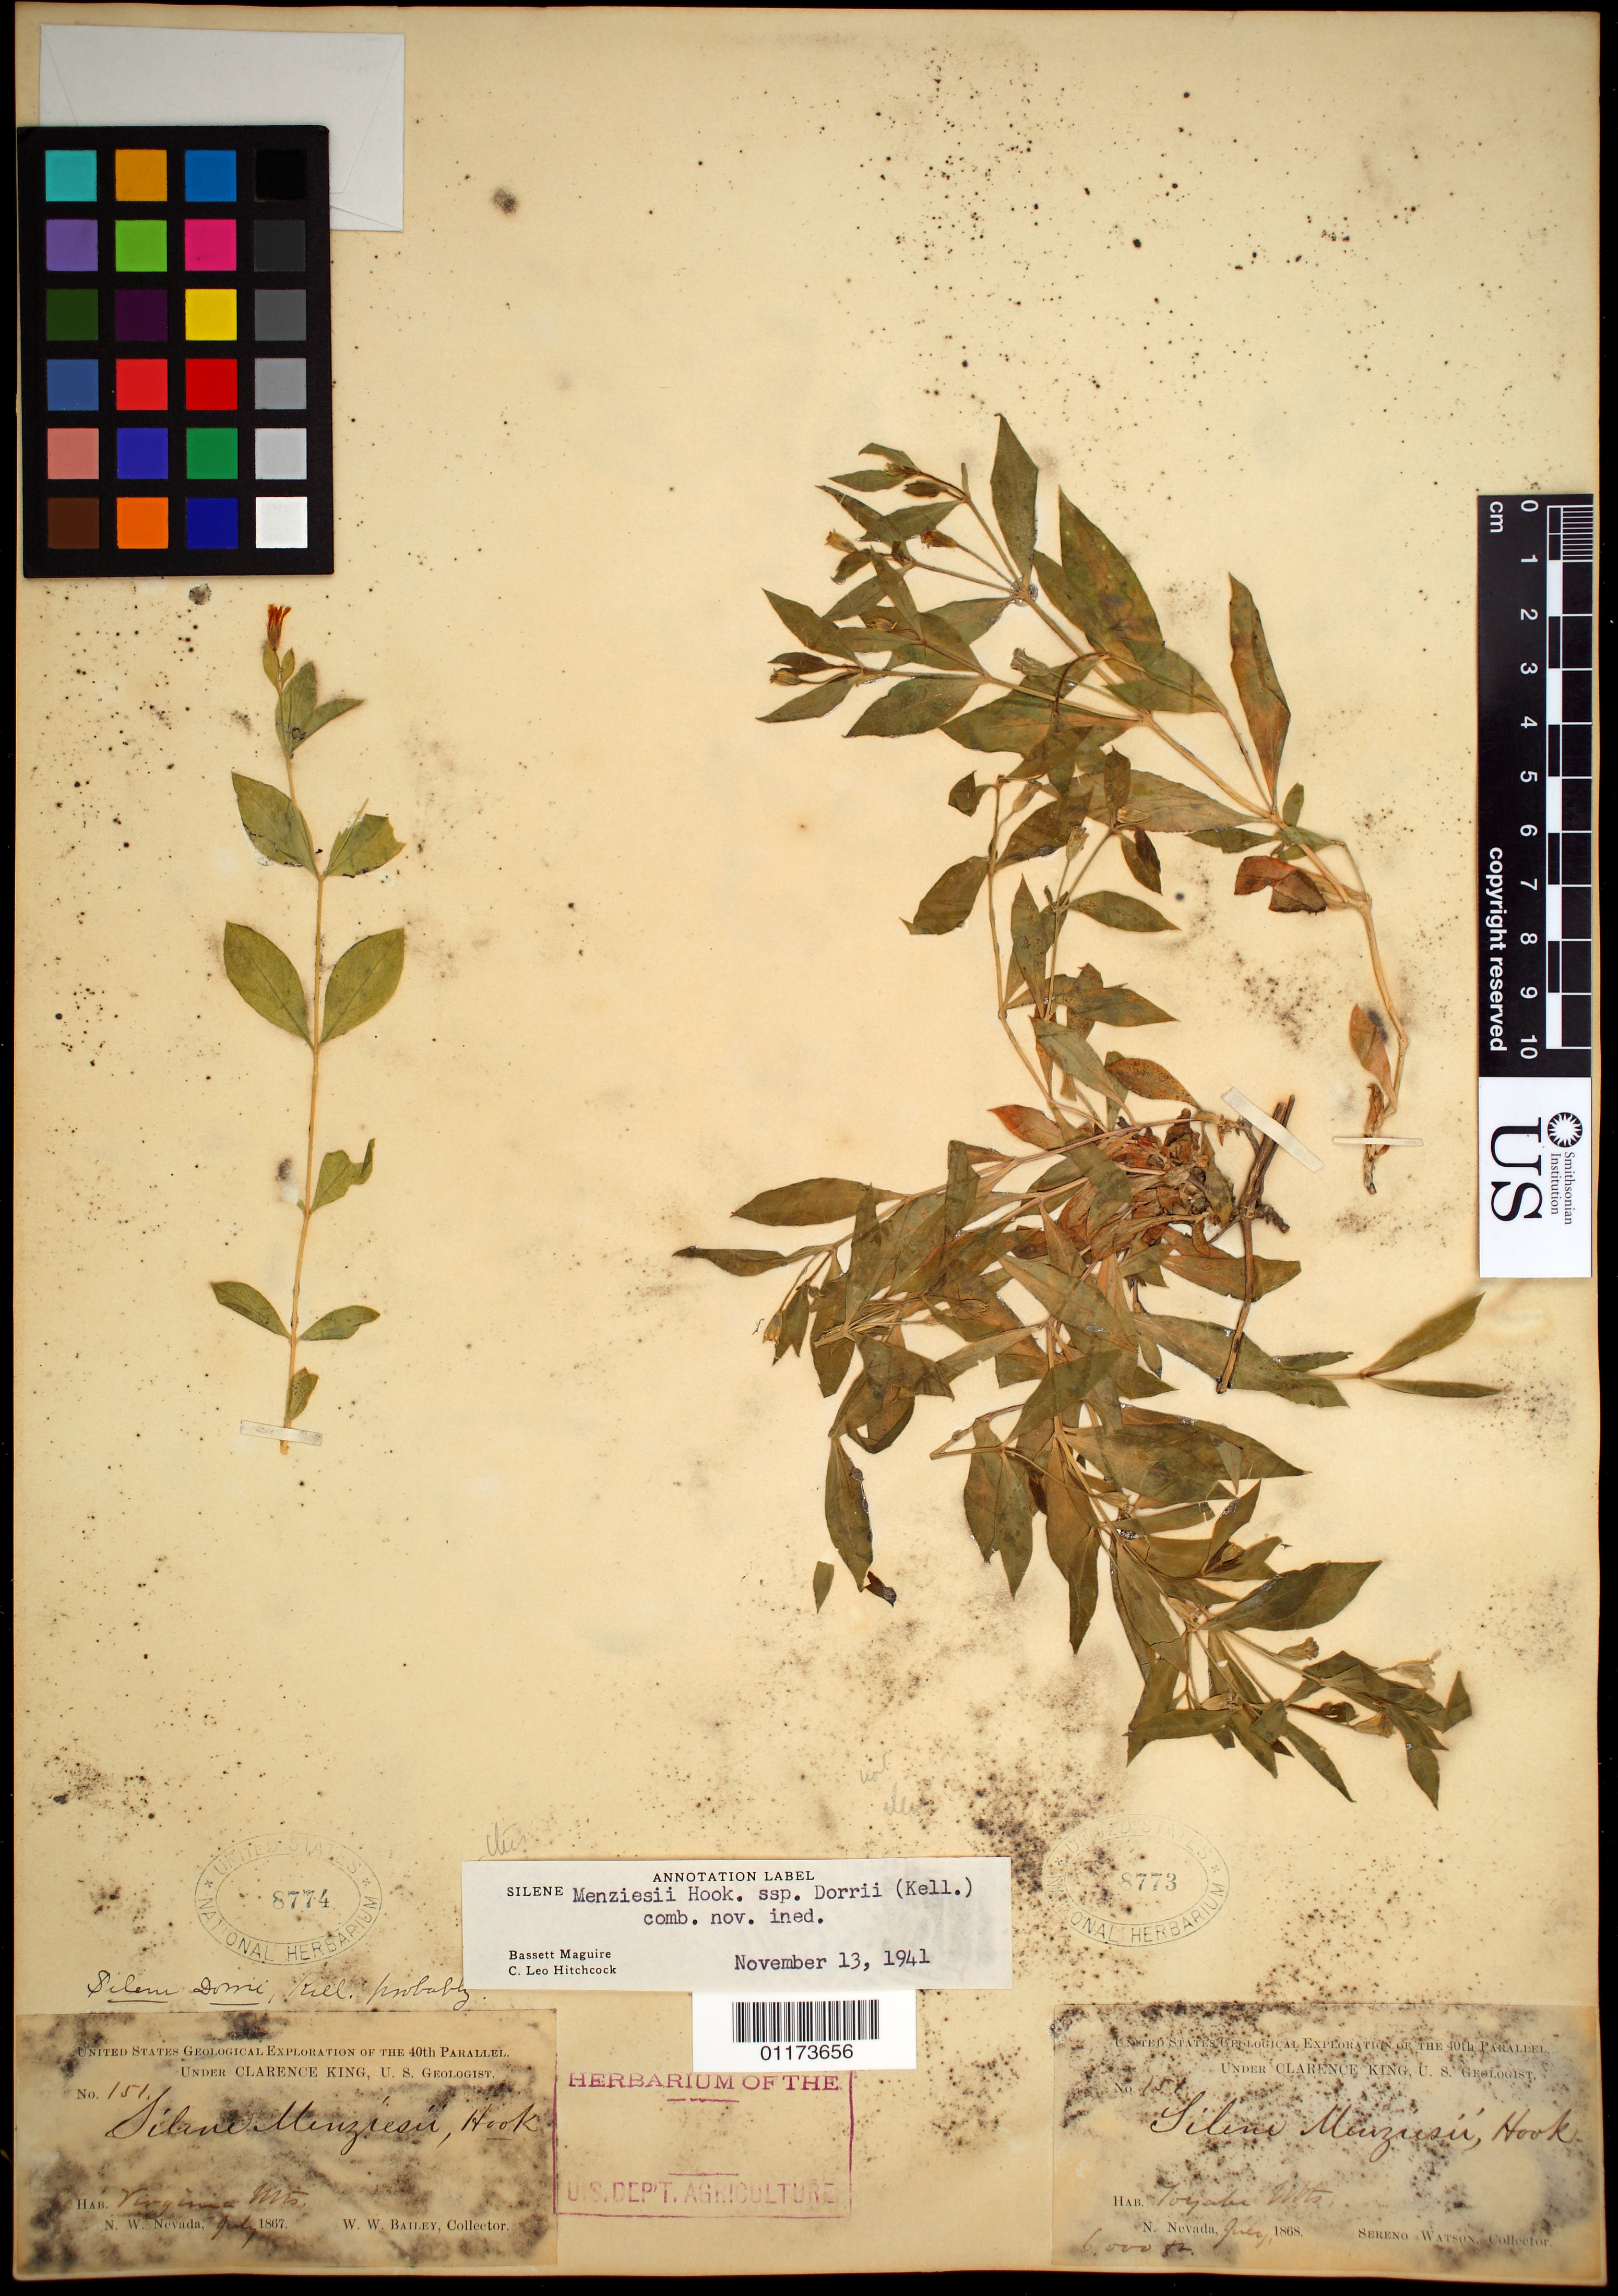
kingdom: Plantae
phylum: Tracheophyta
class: Magnoliopsida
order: Caryophyllales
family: Caryophyllaceae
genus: Silene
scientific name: Silene menziesii subsp. dorrii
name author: (Kellogg) C.L. Hitchc. & Maguire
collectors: S. Watson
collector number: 151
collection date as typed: Jul 1868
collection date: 1868-07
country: United States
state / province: Nevada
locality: Toyabe Mountains.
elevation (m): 1829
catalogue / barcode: US 8773-2